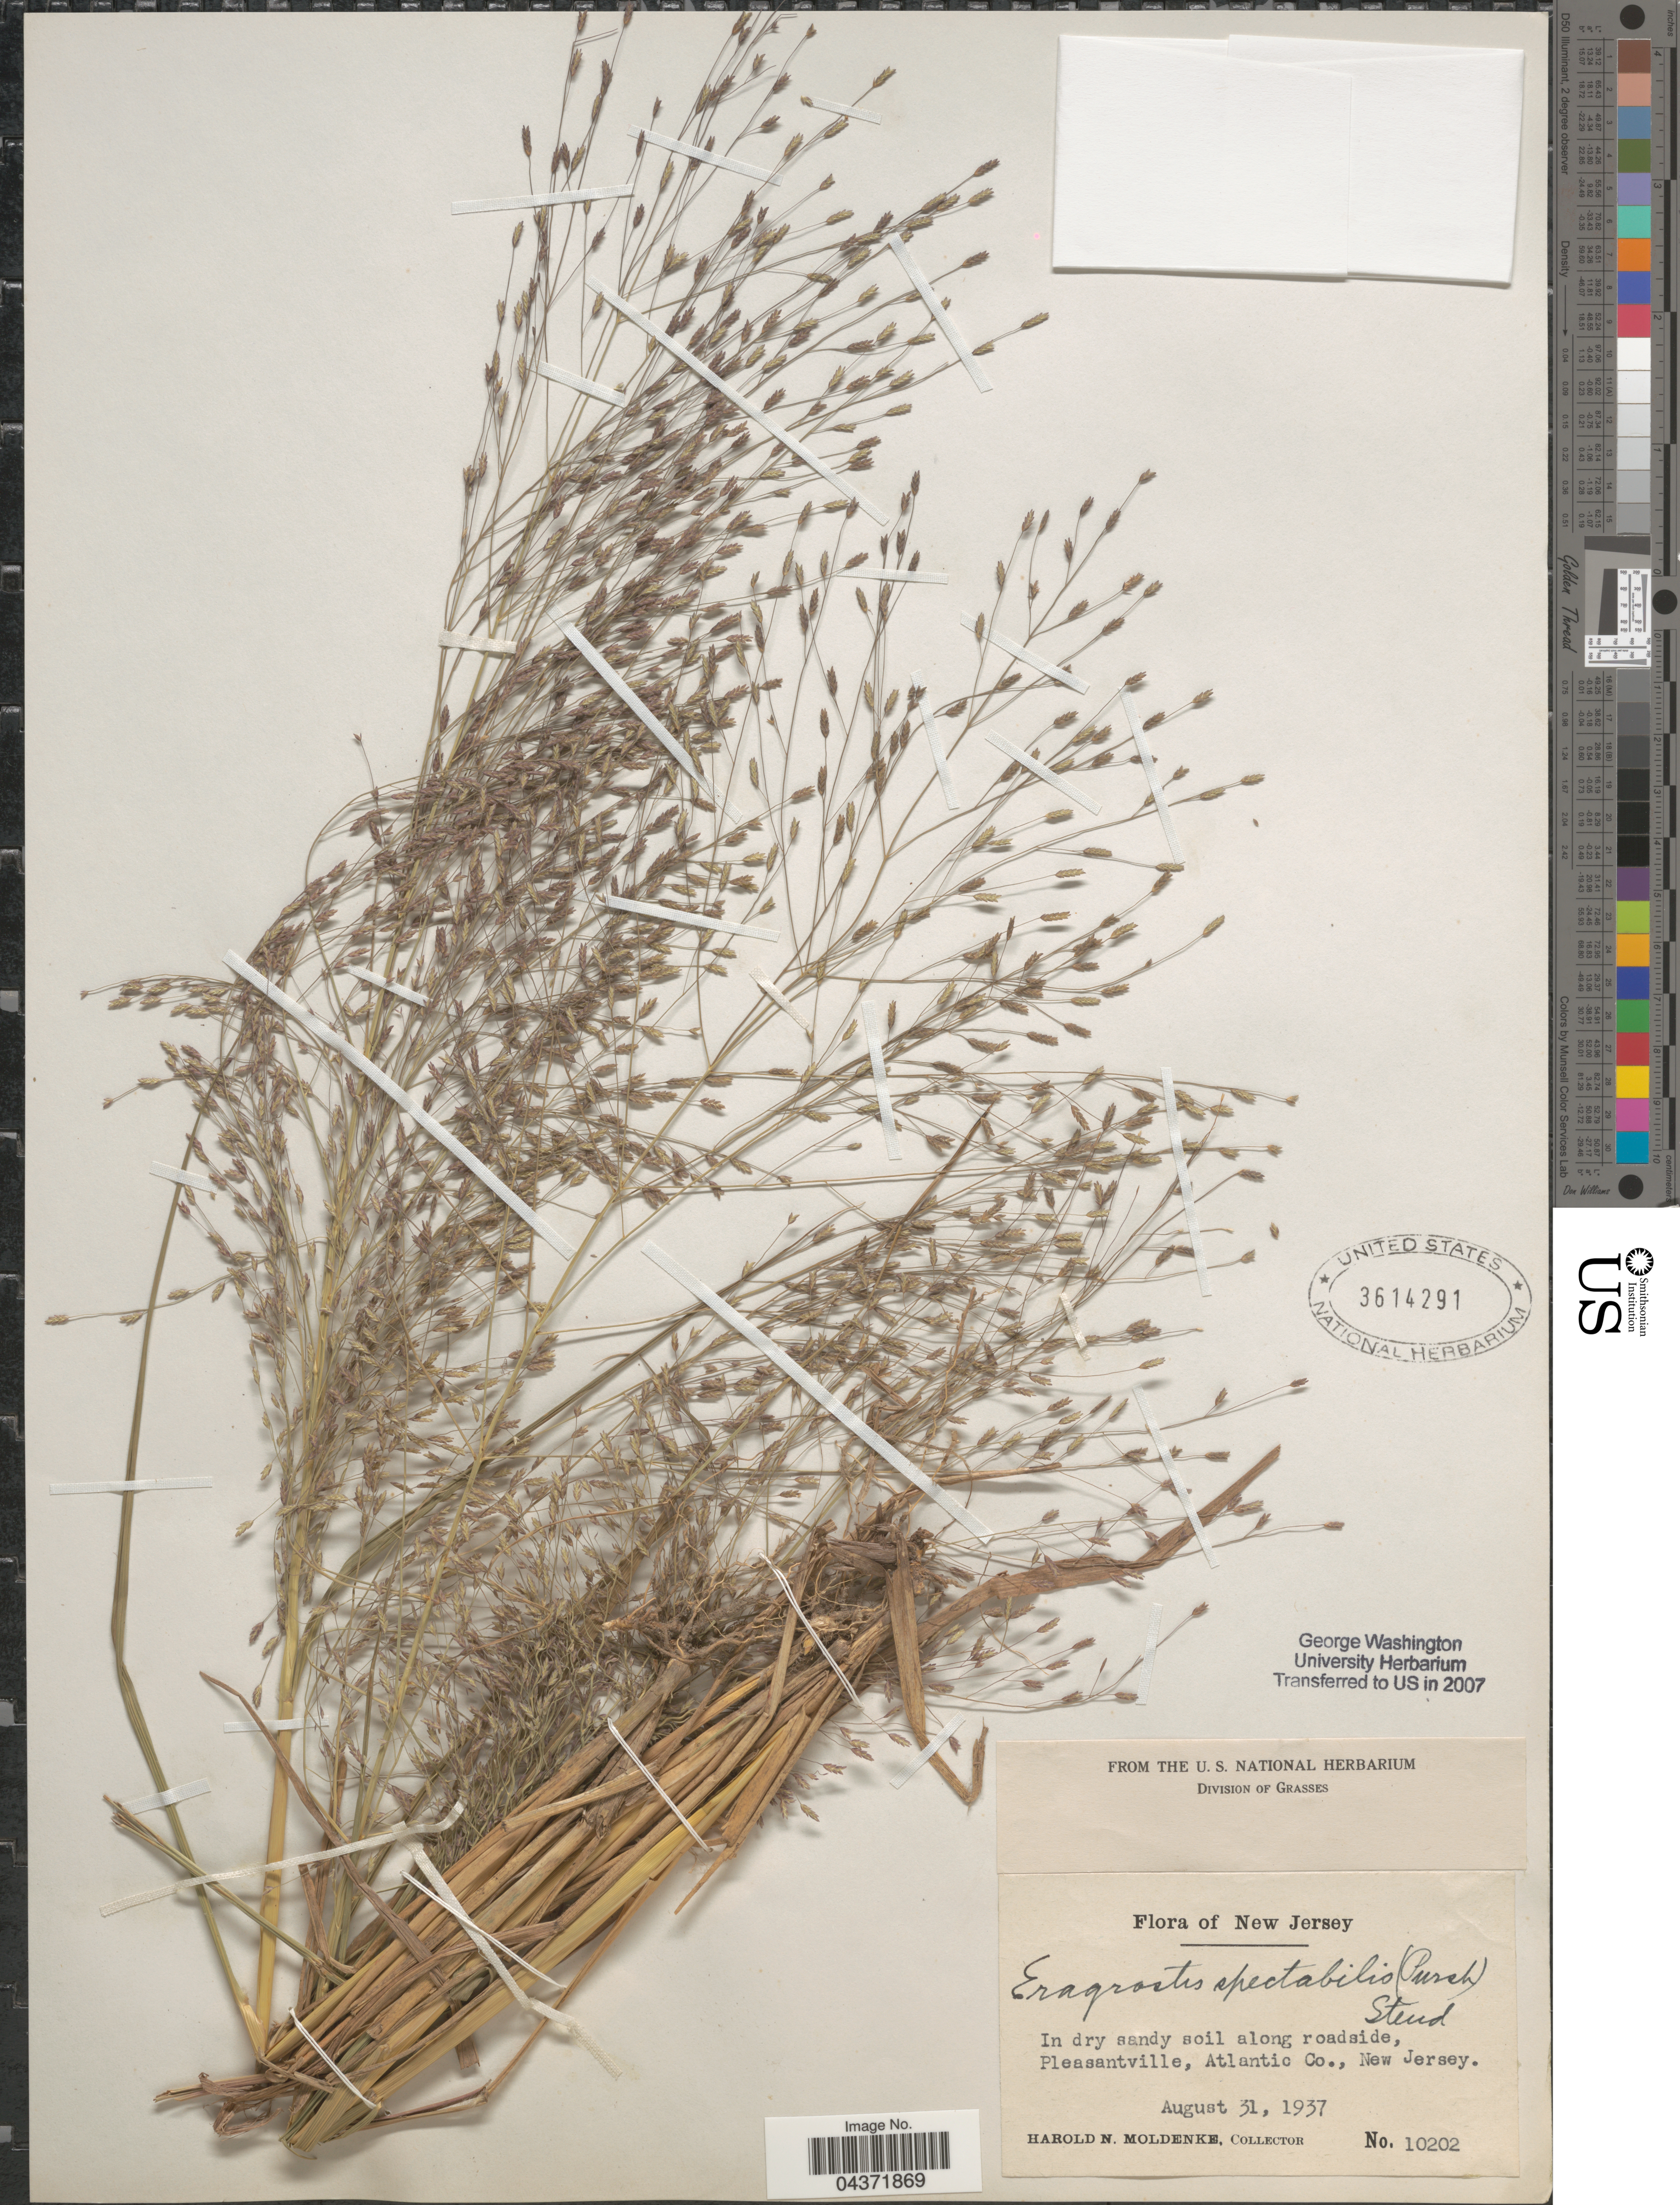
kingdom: Plantae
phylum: Tracheophyta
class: Liliopsida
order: Poales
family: Poaceae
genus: Eragrostis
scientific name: Eragrostis spectabilis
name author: (Pursh) Steud.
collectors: H. N. Moldenke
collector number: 10202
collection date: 1937-08-31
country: United States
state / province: New Jersey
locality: In dry sandy soil along roadside, Pleasantville, Atlantic Co.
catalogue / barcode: US 3614291